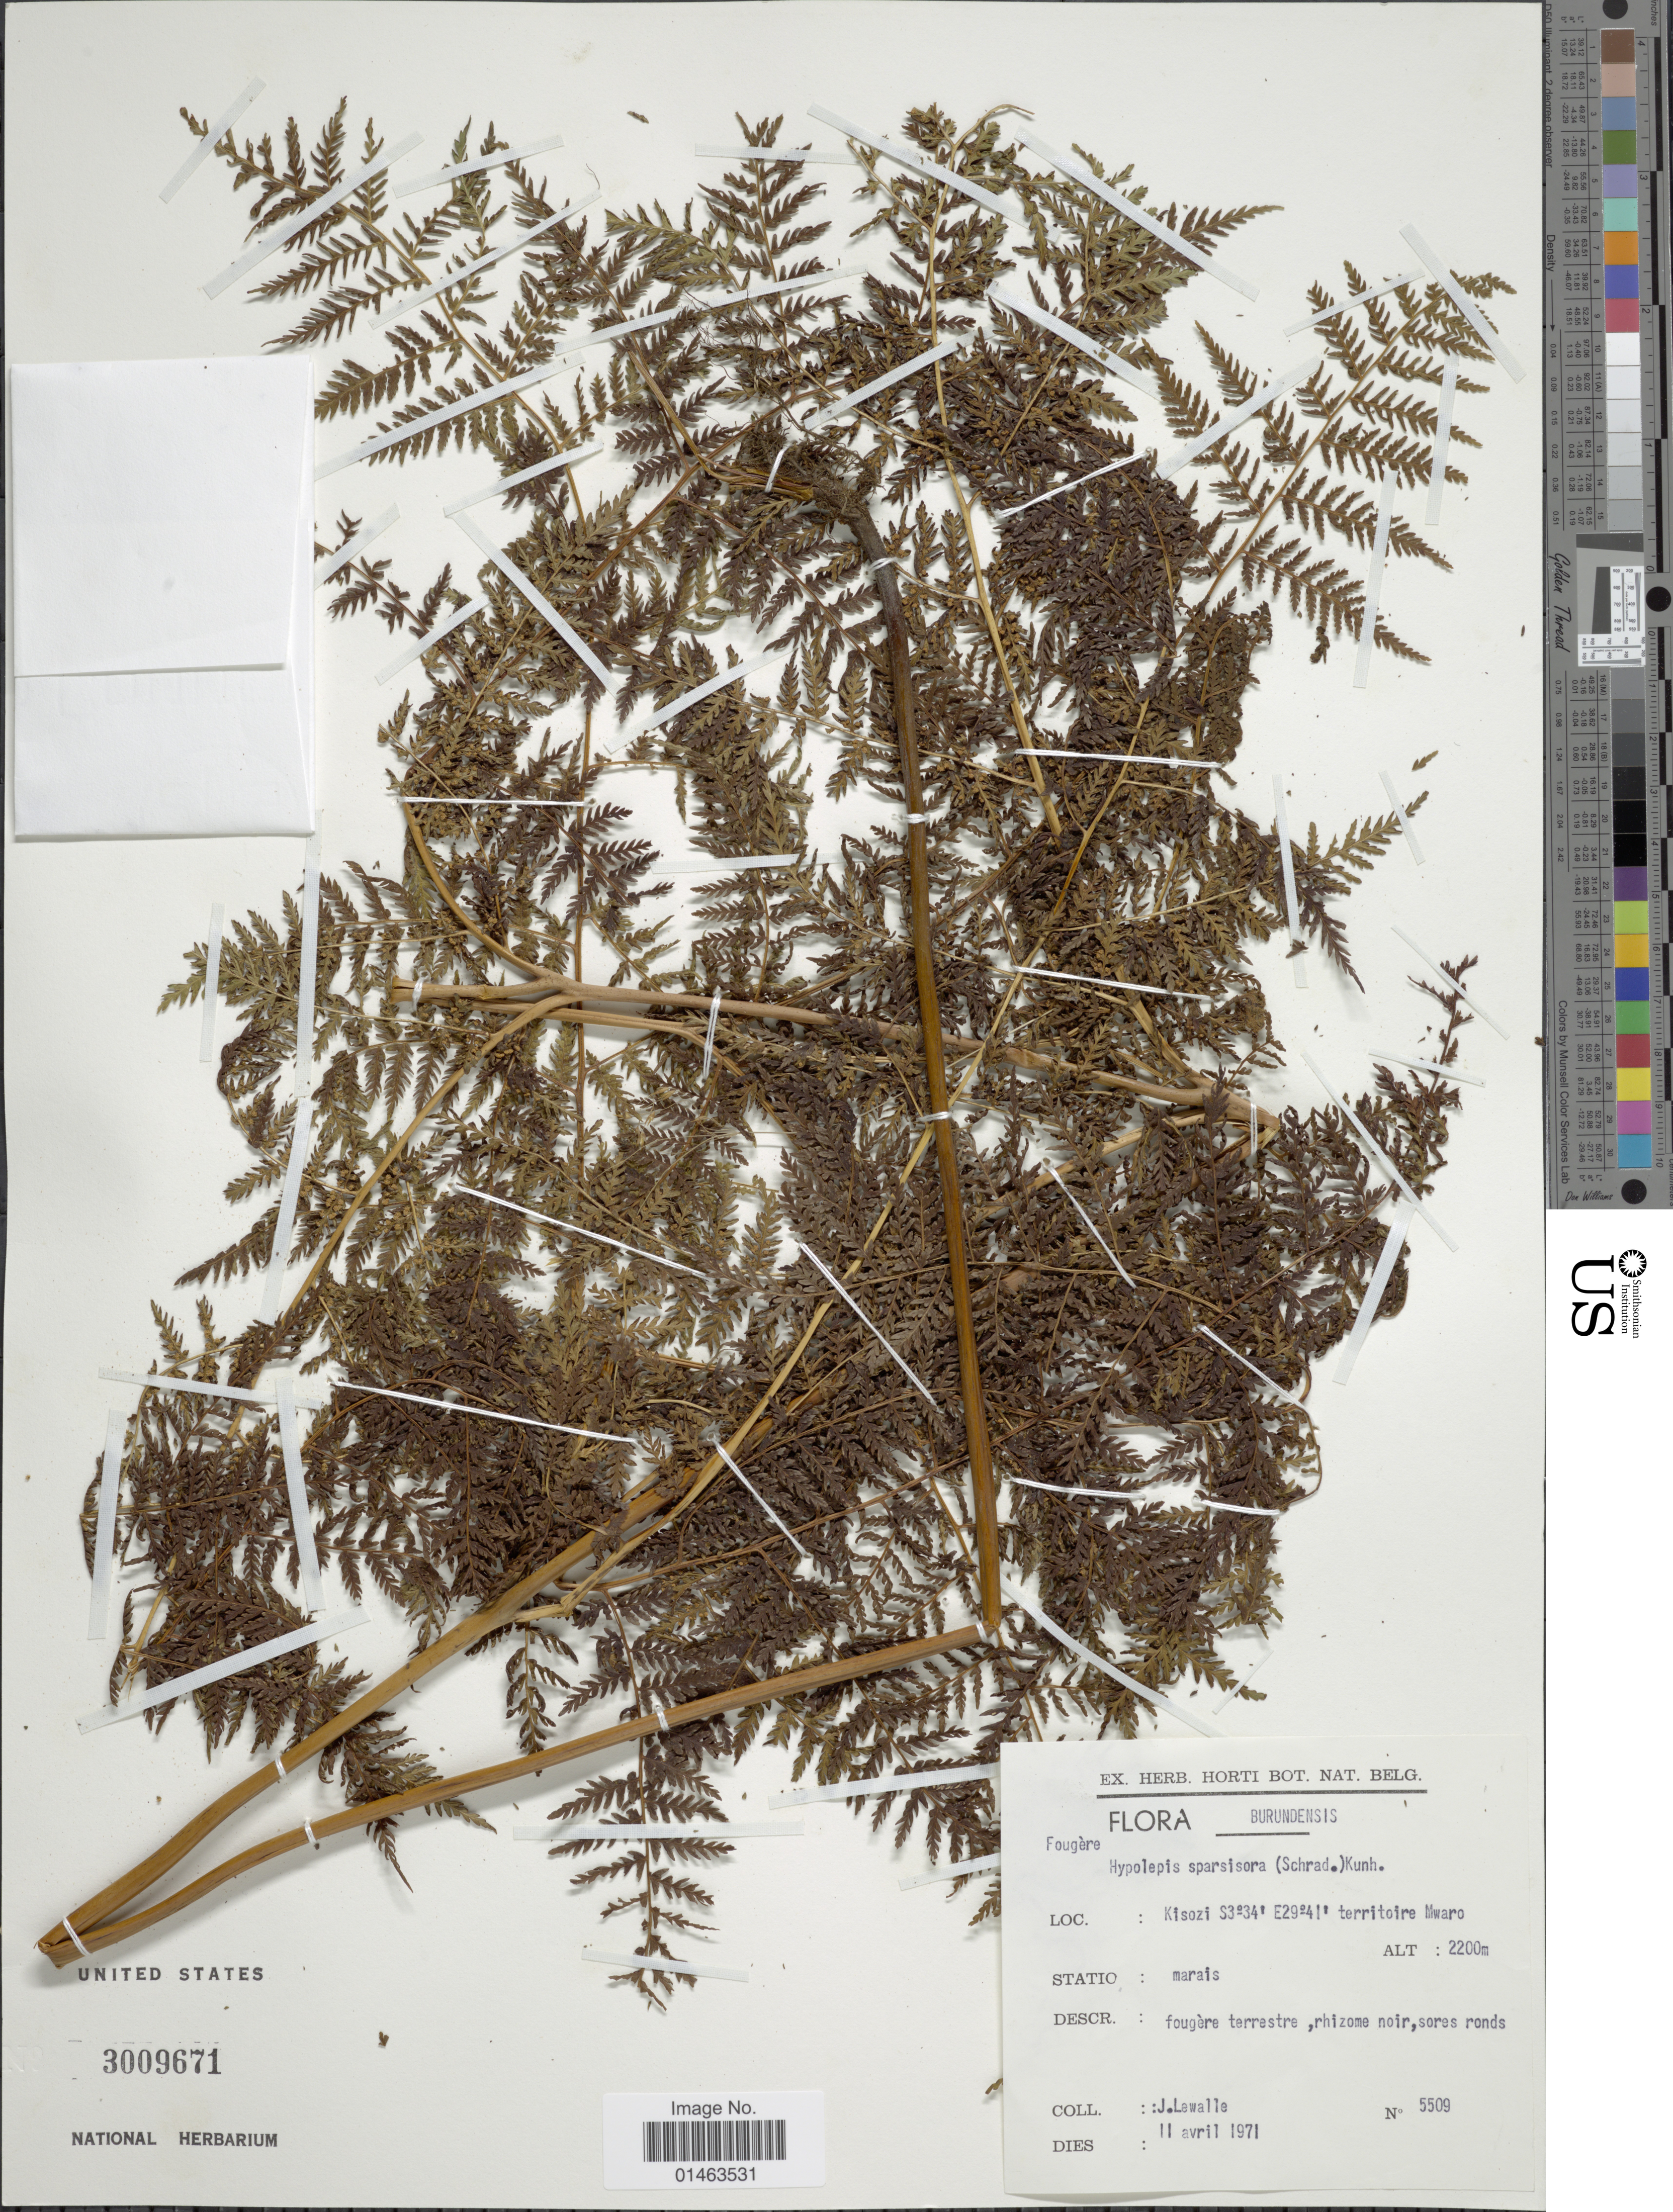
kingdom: Plantae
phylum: Tracheophyta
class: Polypodiopsida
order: Polypodiales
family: Dennstaedtiaceae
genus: Hypolepis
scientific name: Hypolepis sparsisora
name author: (Schrad.) Kuhn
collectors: J. Lewalle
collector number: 5509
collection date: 1971-04-11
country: Burundi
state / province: Mwaro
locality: Kisozi territoire Mwaro. Marais.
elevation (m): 2200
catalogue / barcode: US 3009671